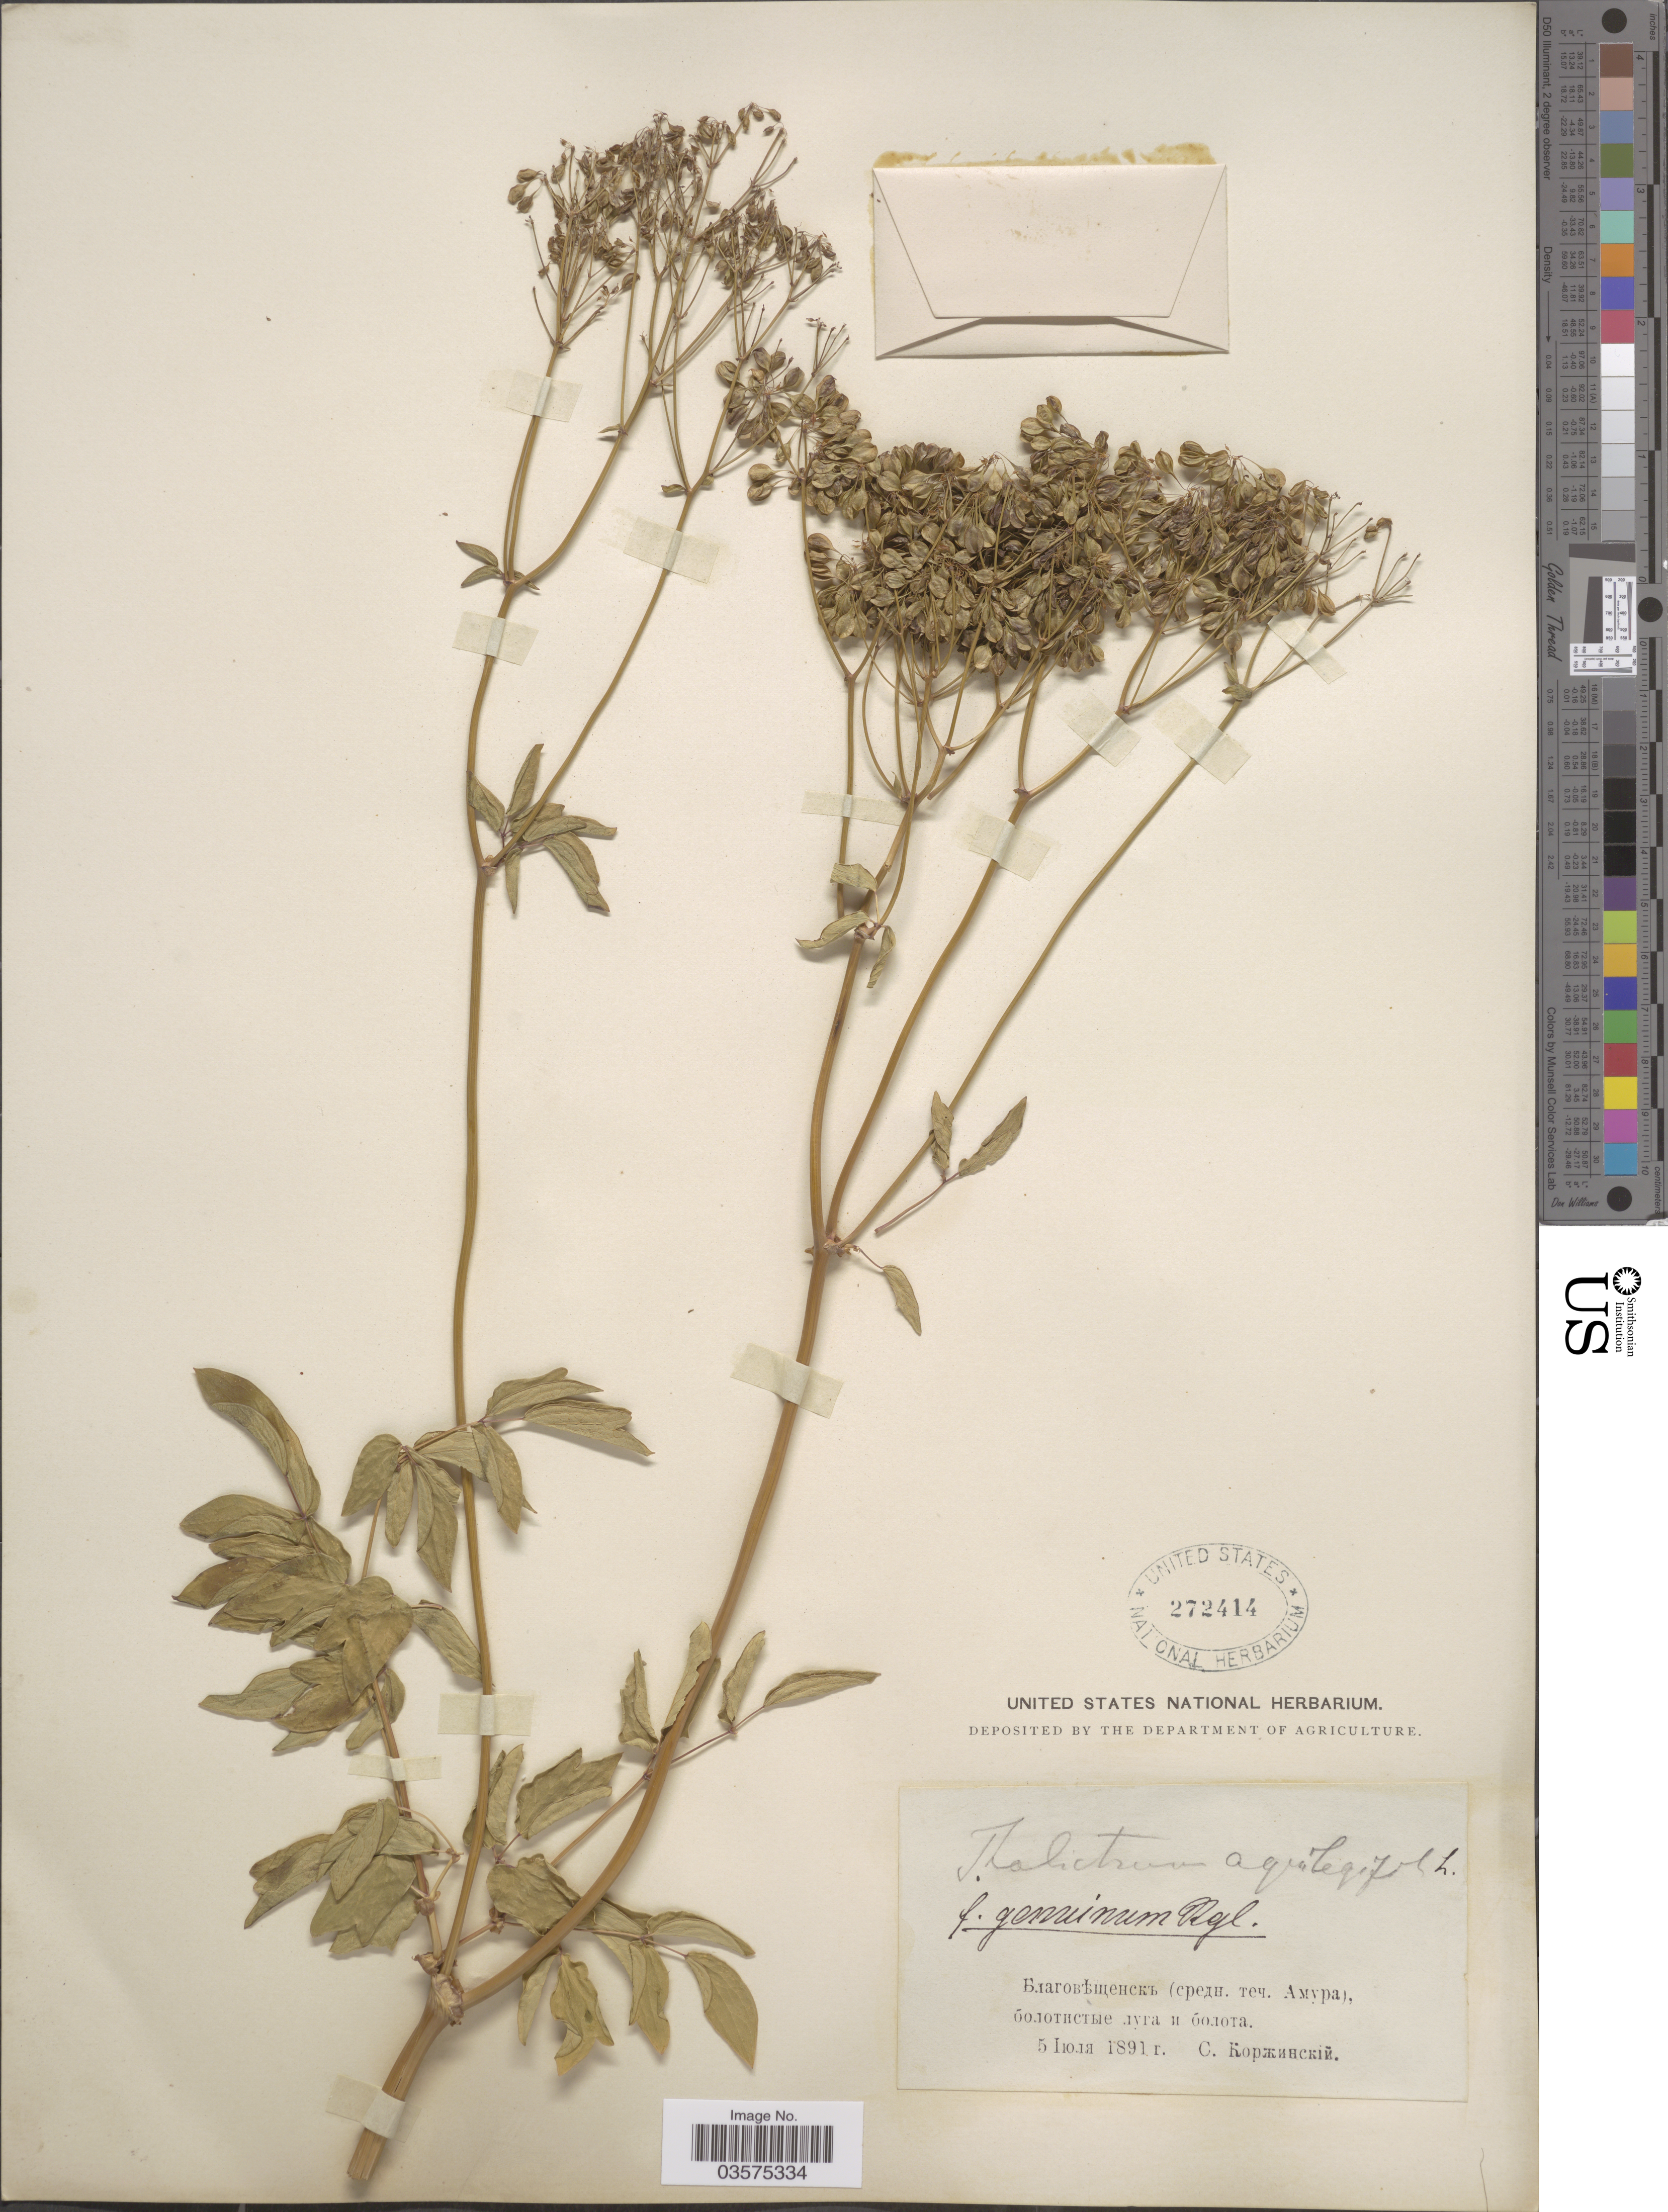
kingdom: Plantae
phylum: Tracheophyta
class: Magnoliopsida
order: Ranunculales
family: Ranunculaceae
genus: Thalictrum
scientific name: Thalictrum aquilegifolium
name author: L.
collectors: S. Korzchinsky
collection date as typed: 5 X 1891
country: Russian Federation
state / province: Amur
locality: Blagoveshchensk.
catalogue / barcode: US 272414